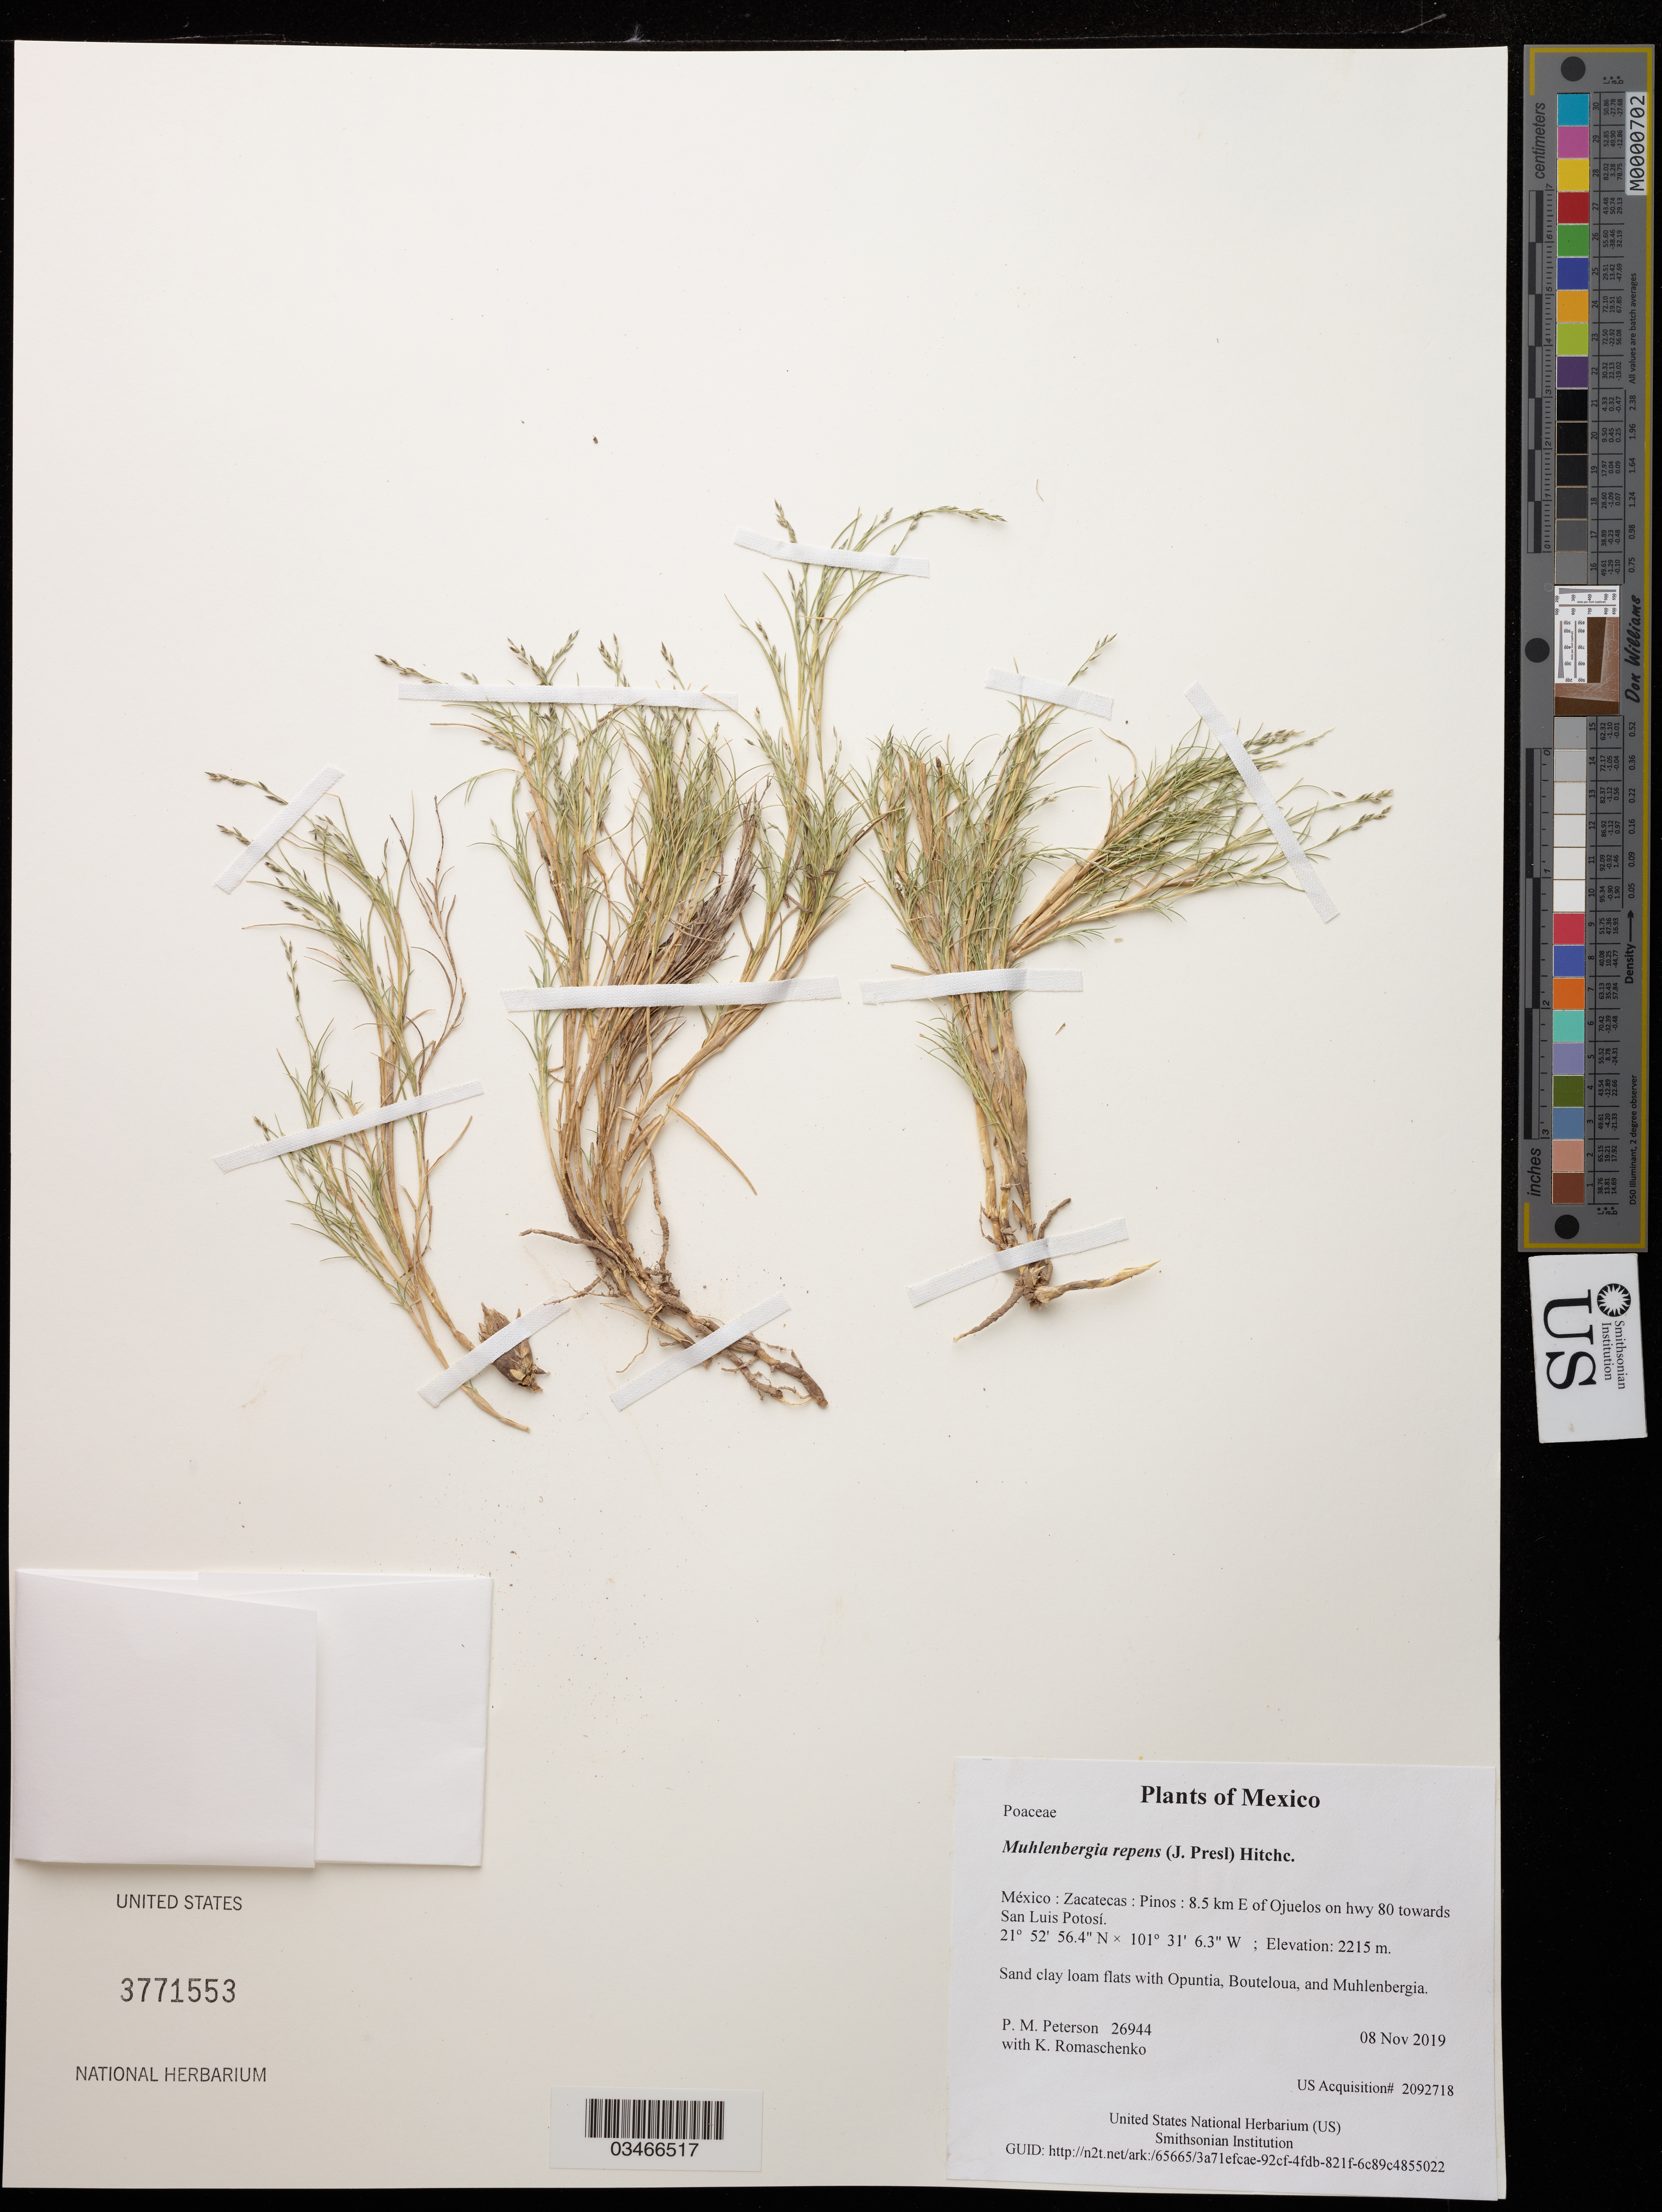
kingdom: Plantae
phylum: Tracheophyta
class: Liliopsida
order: Poales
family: Poaceae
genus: Muhlenbergia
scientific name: Muhlenbergia repens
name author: (J. Presl) Hitchc.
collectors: P. M. Peterson & K. Romaschenko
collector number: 26944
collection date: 2019-11-19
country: México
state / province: México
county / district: Toluca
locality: Nevado de Toluca National Park, NE slopes of Nevado de Toluca, on walking path to Lago La Luna and Lago del Sol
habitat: Sand clay loam flats with Opuntia, Bouteloua, and Muhlenbergia.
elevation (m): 1263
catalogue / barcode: US 3771553